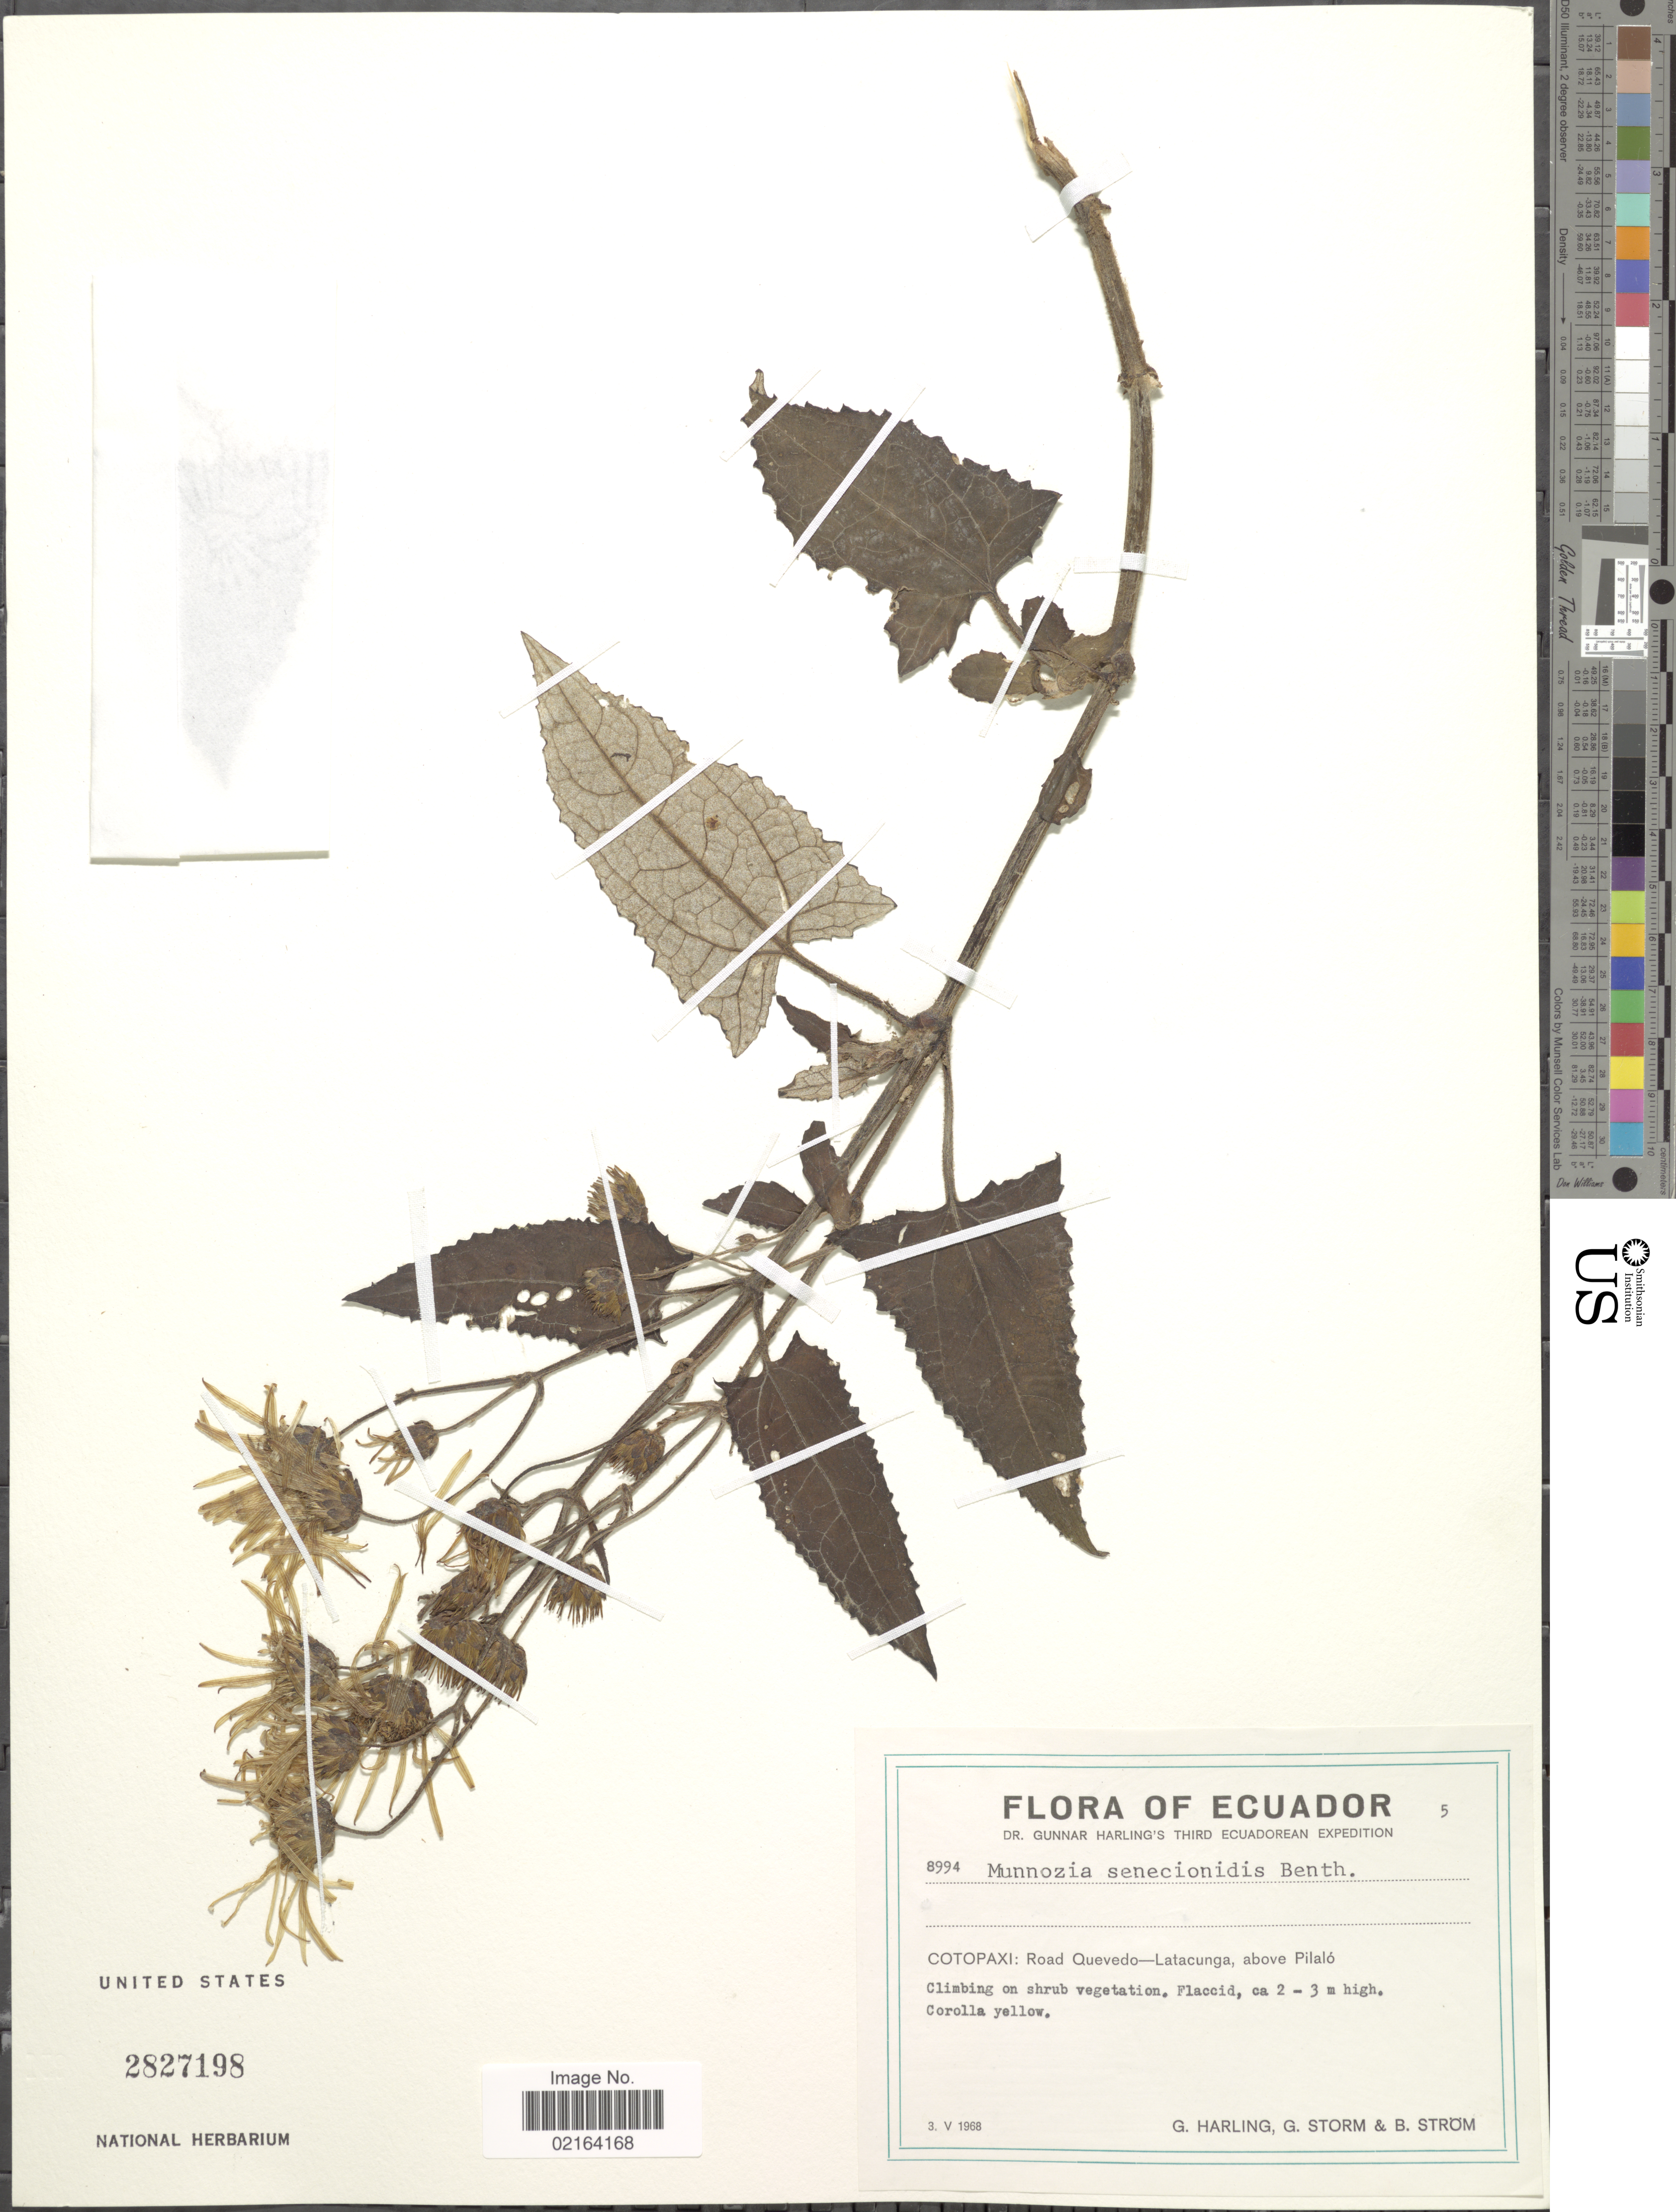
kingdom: Plantae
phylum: Tracheophyta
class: Magnoliopsida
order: Asterales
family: Asteraceae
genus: Munnozia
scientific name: Munnozia senecionidis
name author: Benth.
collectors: G. Harling, G. Storm & B. Ström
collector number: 8994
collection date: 1968-05-03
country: Ecuador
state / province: Cotopaxi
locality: Cotopaxi: Road Quevedo-Latacunga, above Pilalo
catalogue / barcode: US 2827198